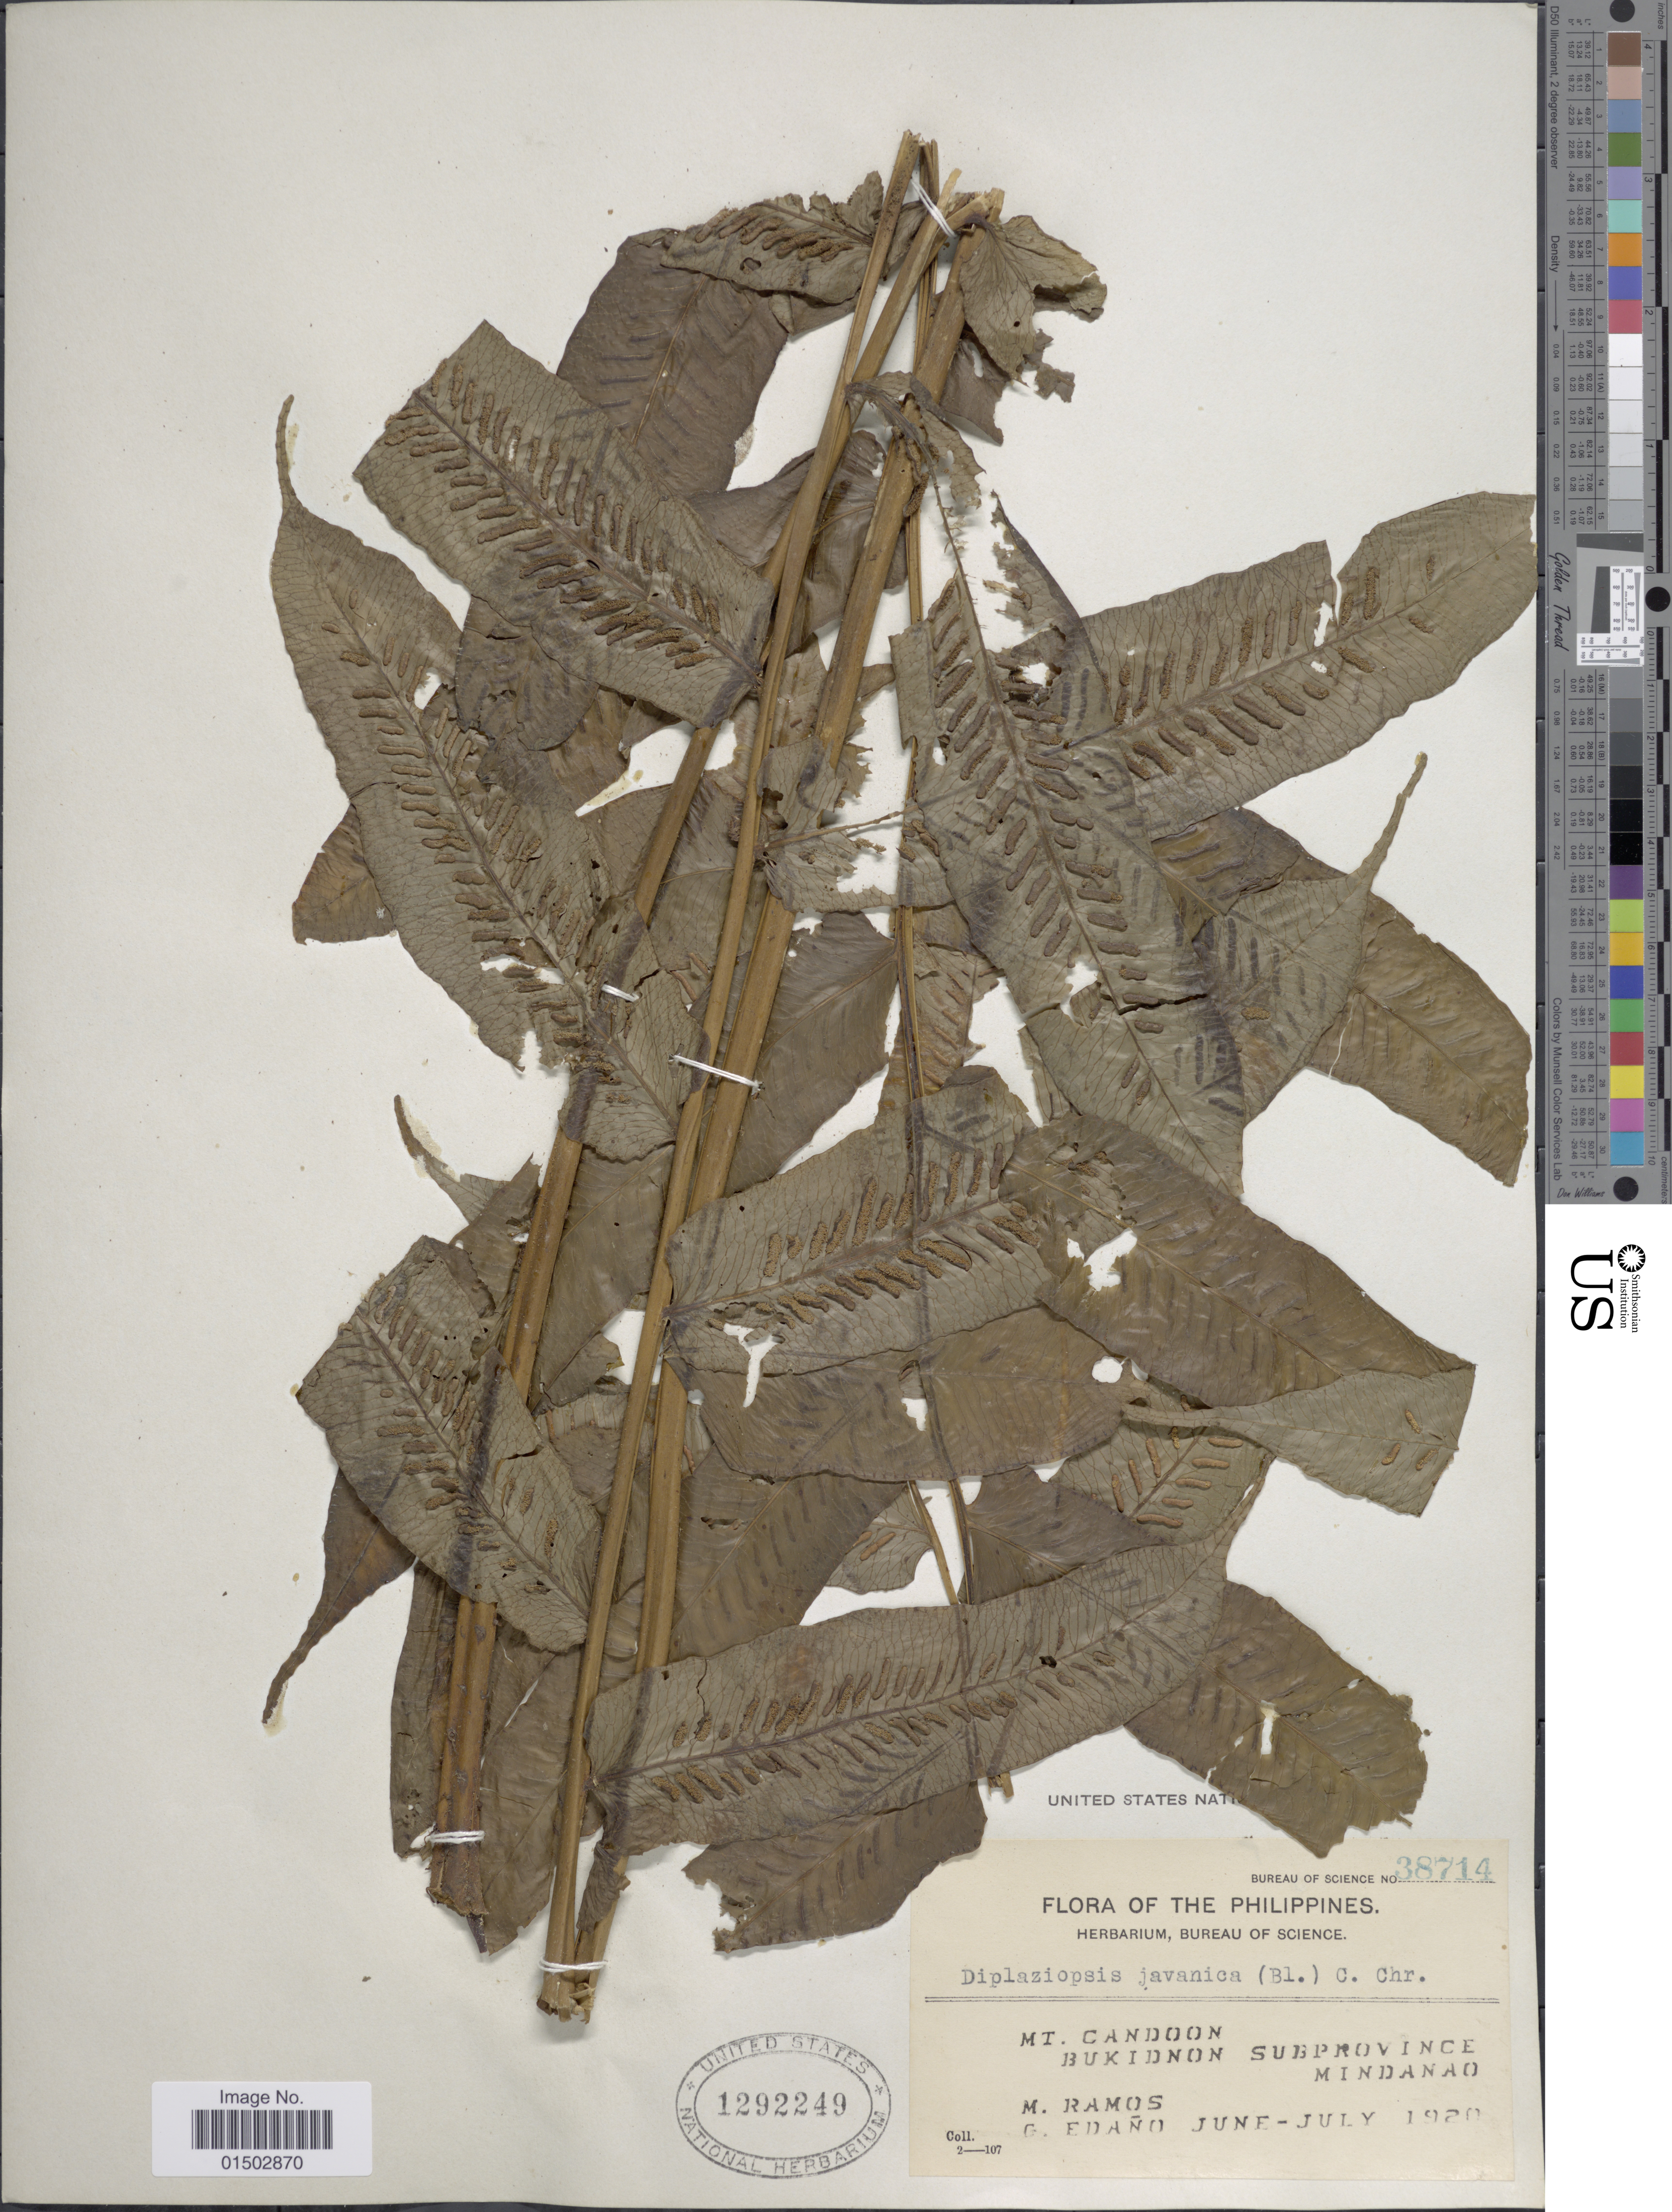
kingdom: Plantae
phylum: Tracheophyta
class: Polypodiopsida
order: Polypodiales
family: Diplaziopsidaceae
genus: Diplaziopsis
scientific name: Diplaziopsis javanica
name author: (Blume) C. Chr.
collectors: M. Ramos & G. Edaño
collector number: Bureau of Science 38714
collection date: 1920-06/1920-07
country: Philippines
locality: Mt. Candoon Bukidnon Subprovince Mindanao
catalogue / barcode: US 1292249